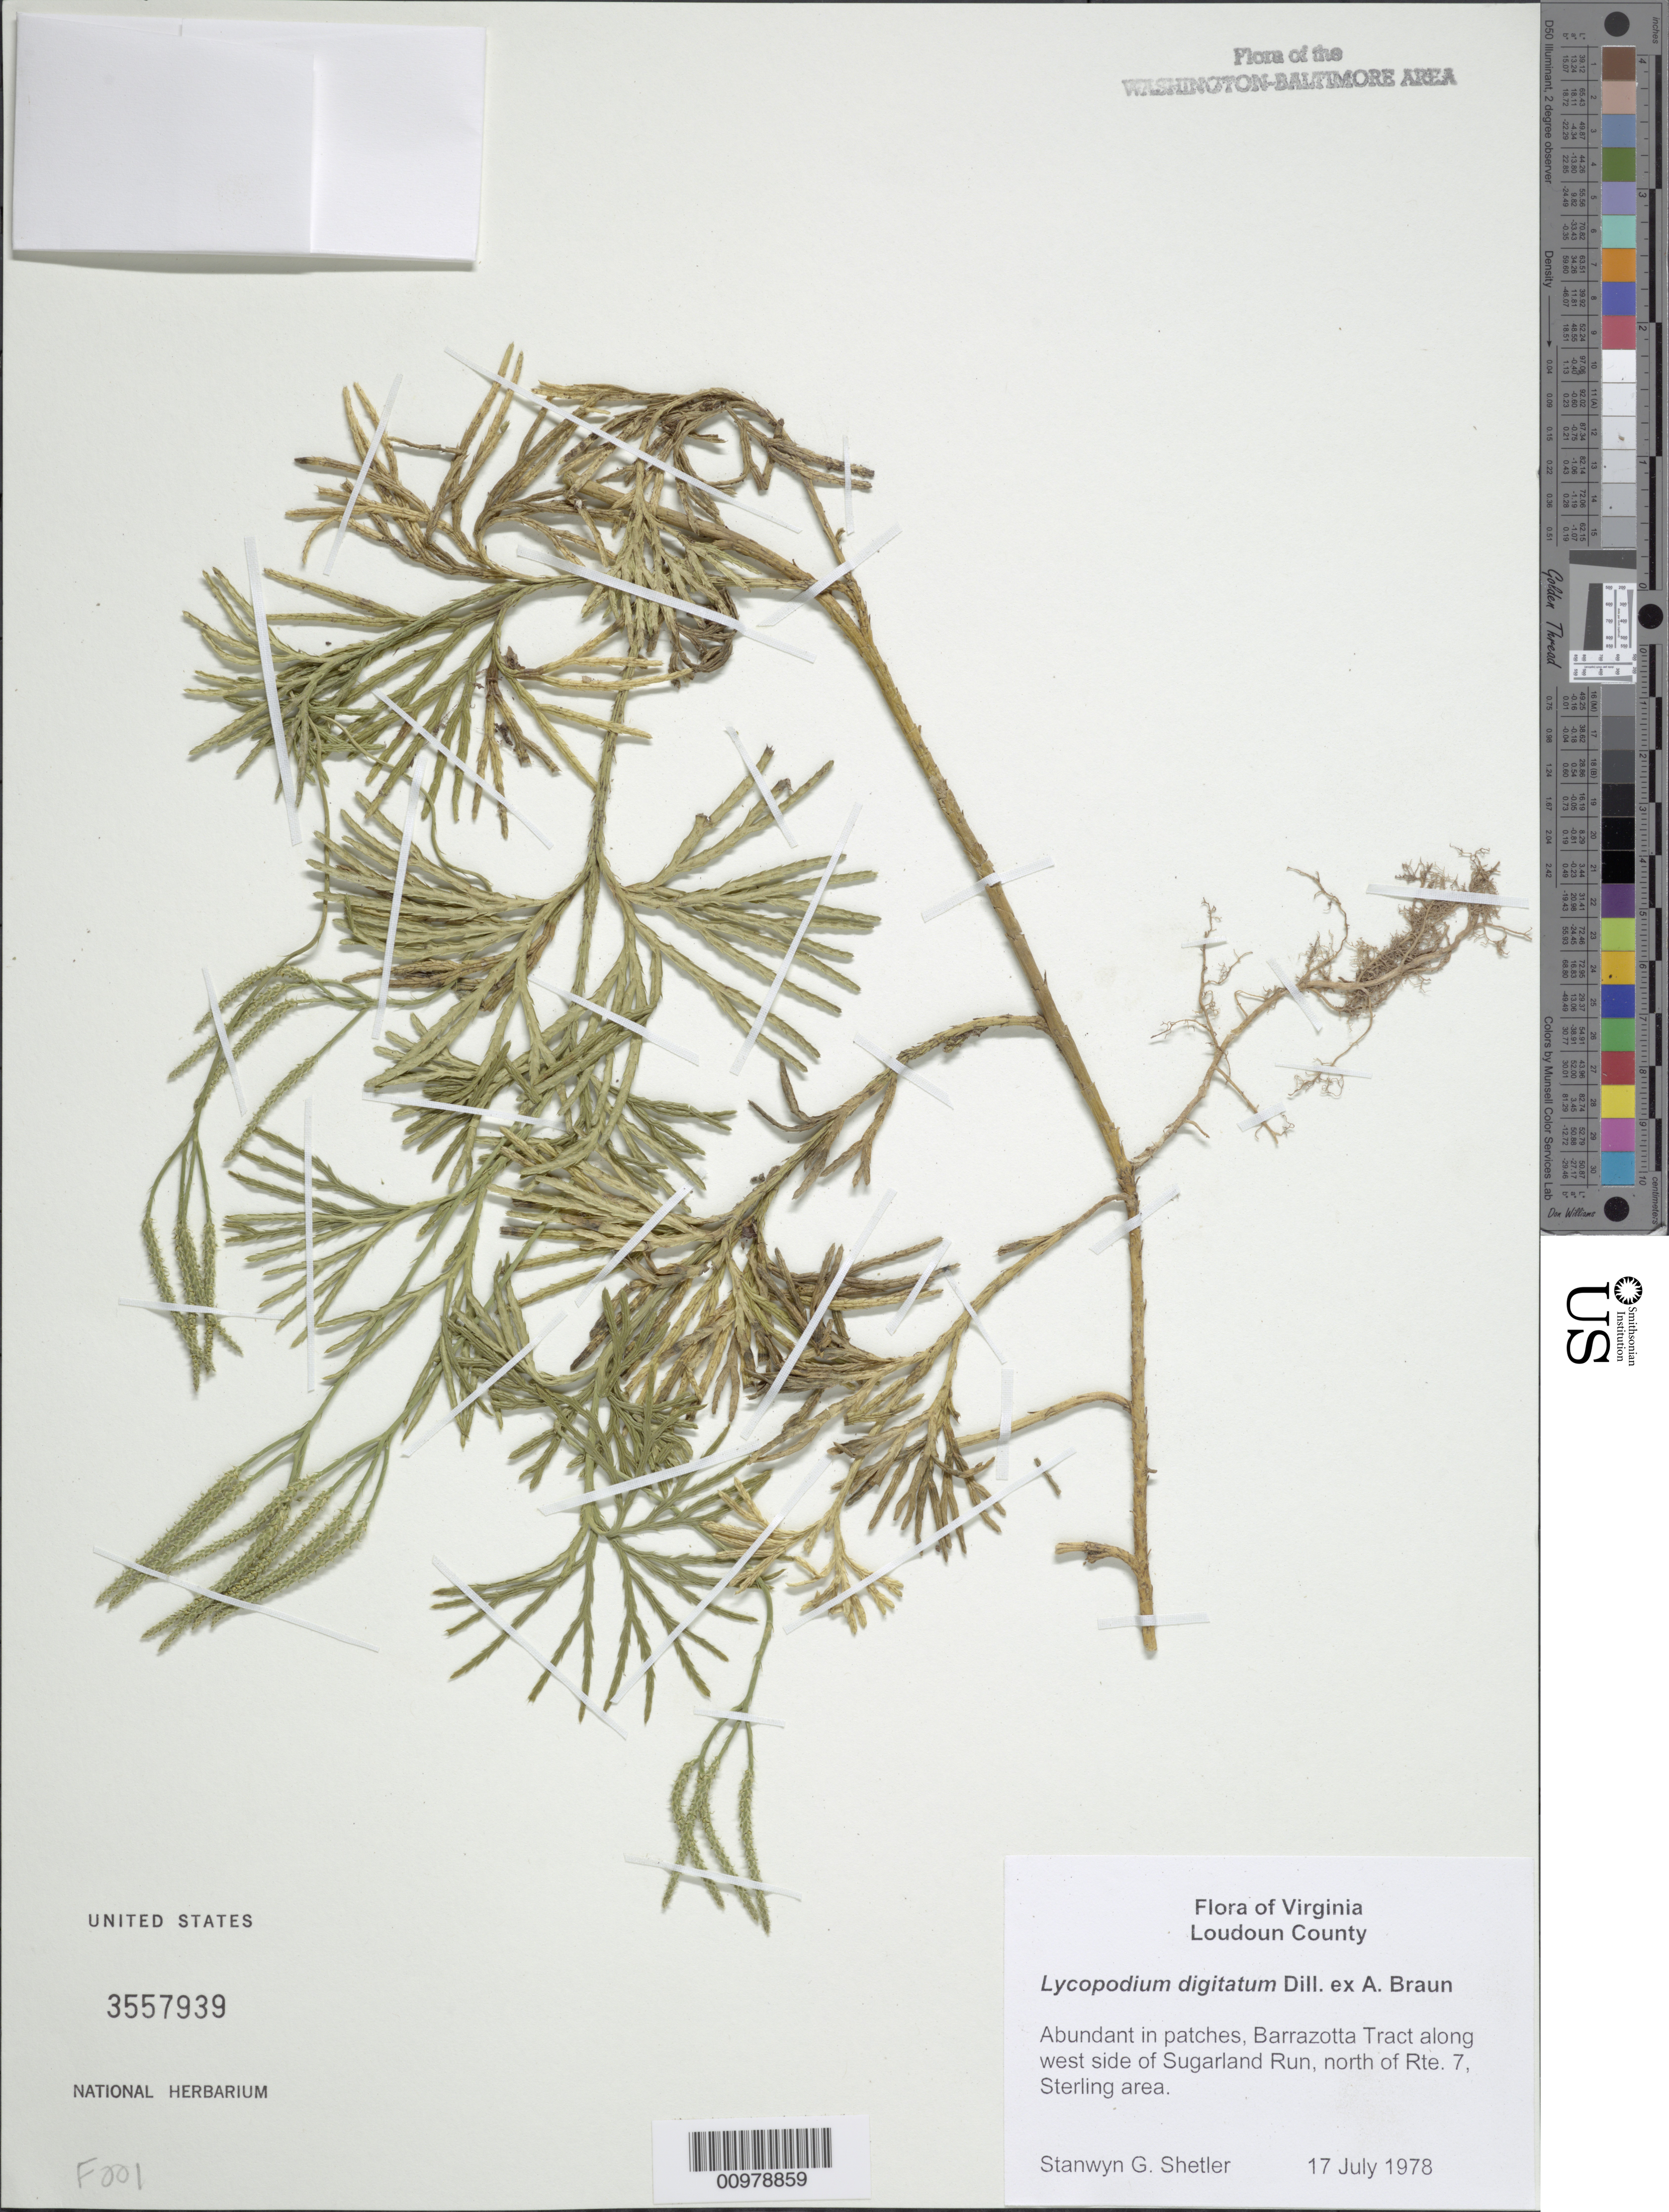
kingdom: Plantae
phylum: Tracheophyta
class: Lycopodiopsida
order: Lycopodiales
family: Lycopodiaceae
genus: Diphasiastrum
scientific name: Diphasiastrum digitatum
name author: (Dill. ex A. Braun) Holub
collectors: S. Shetler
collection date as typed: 17 July 1978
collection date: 1978-07-17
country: United States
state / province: Virginia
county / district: Loudoun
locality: Barrazotta Tract along west side of Sugarland Run, north of Rte. 7, Sterling area.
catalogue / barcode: US 3557939